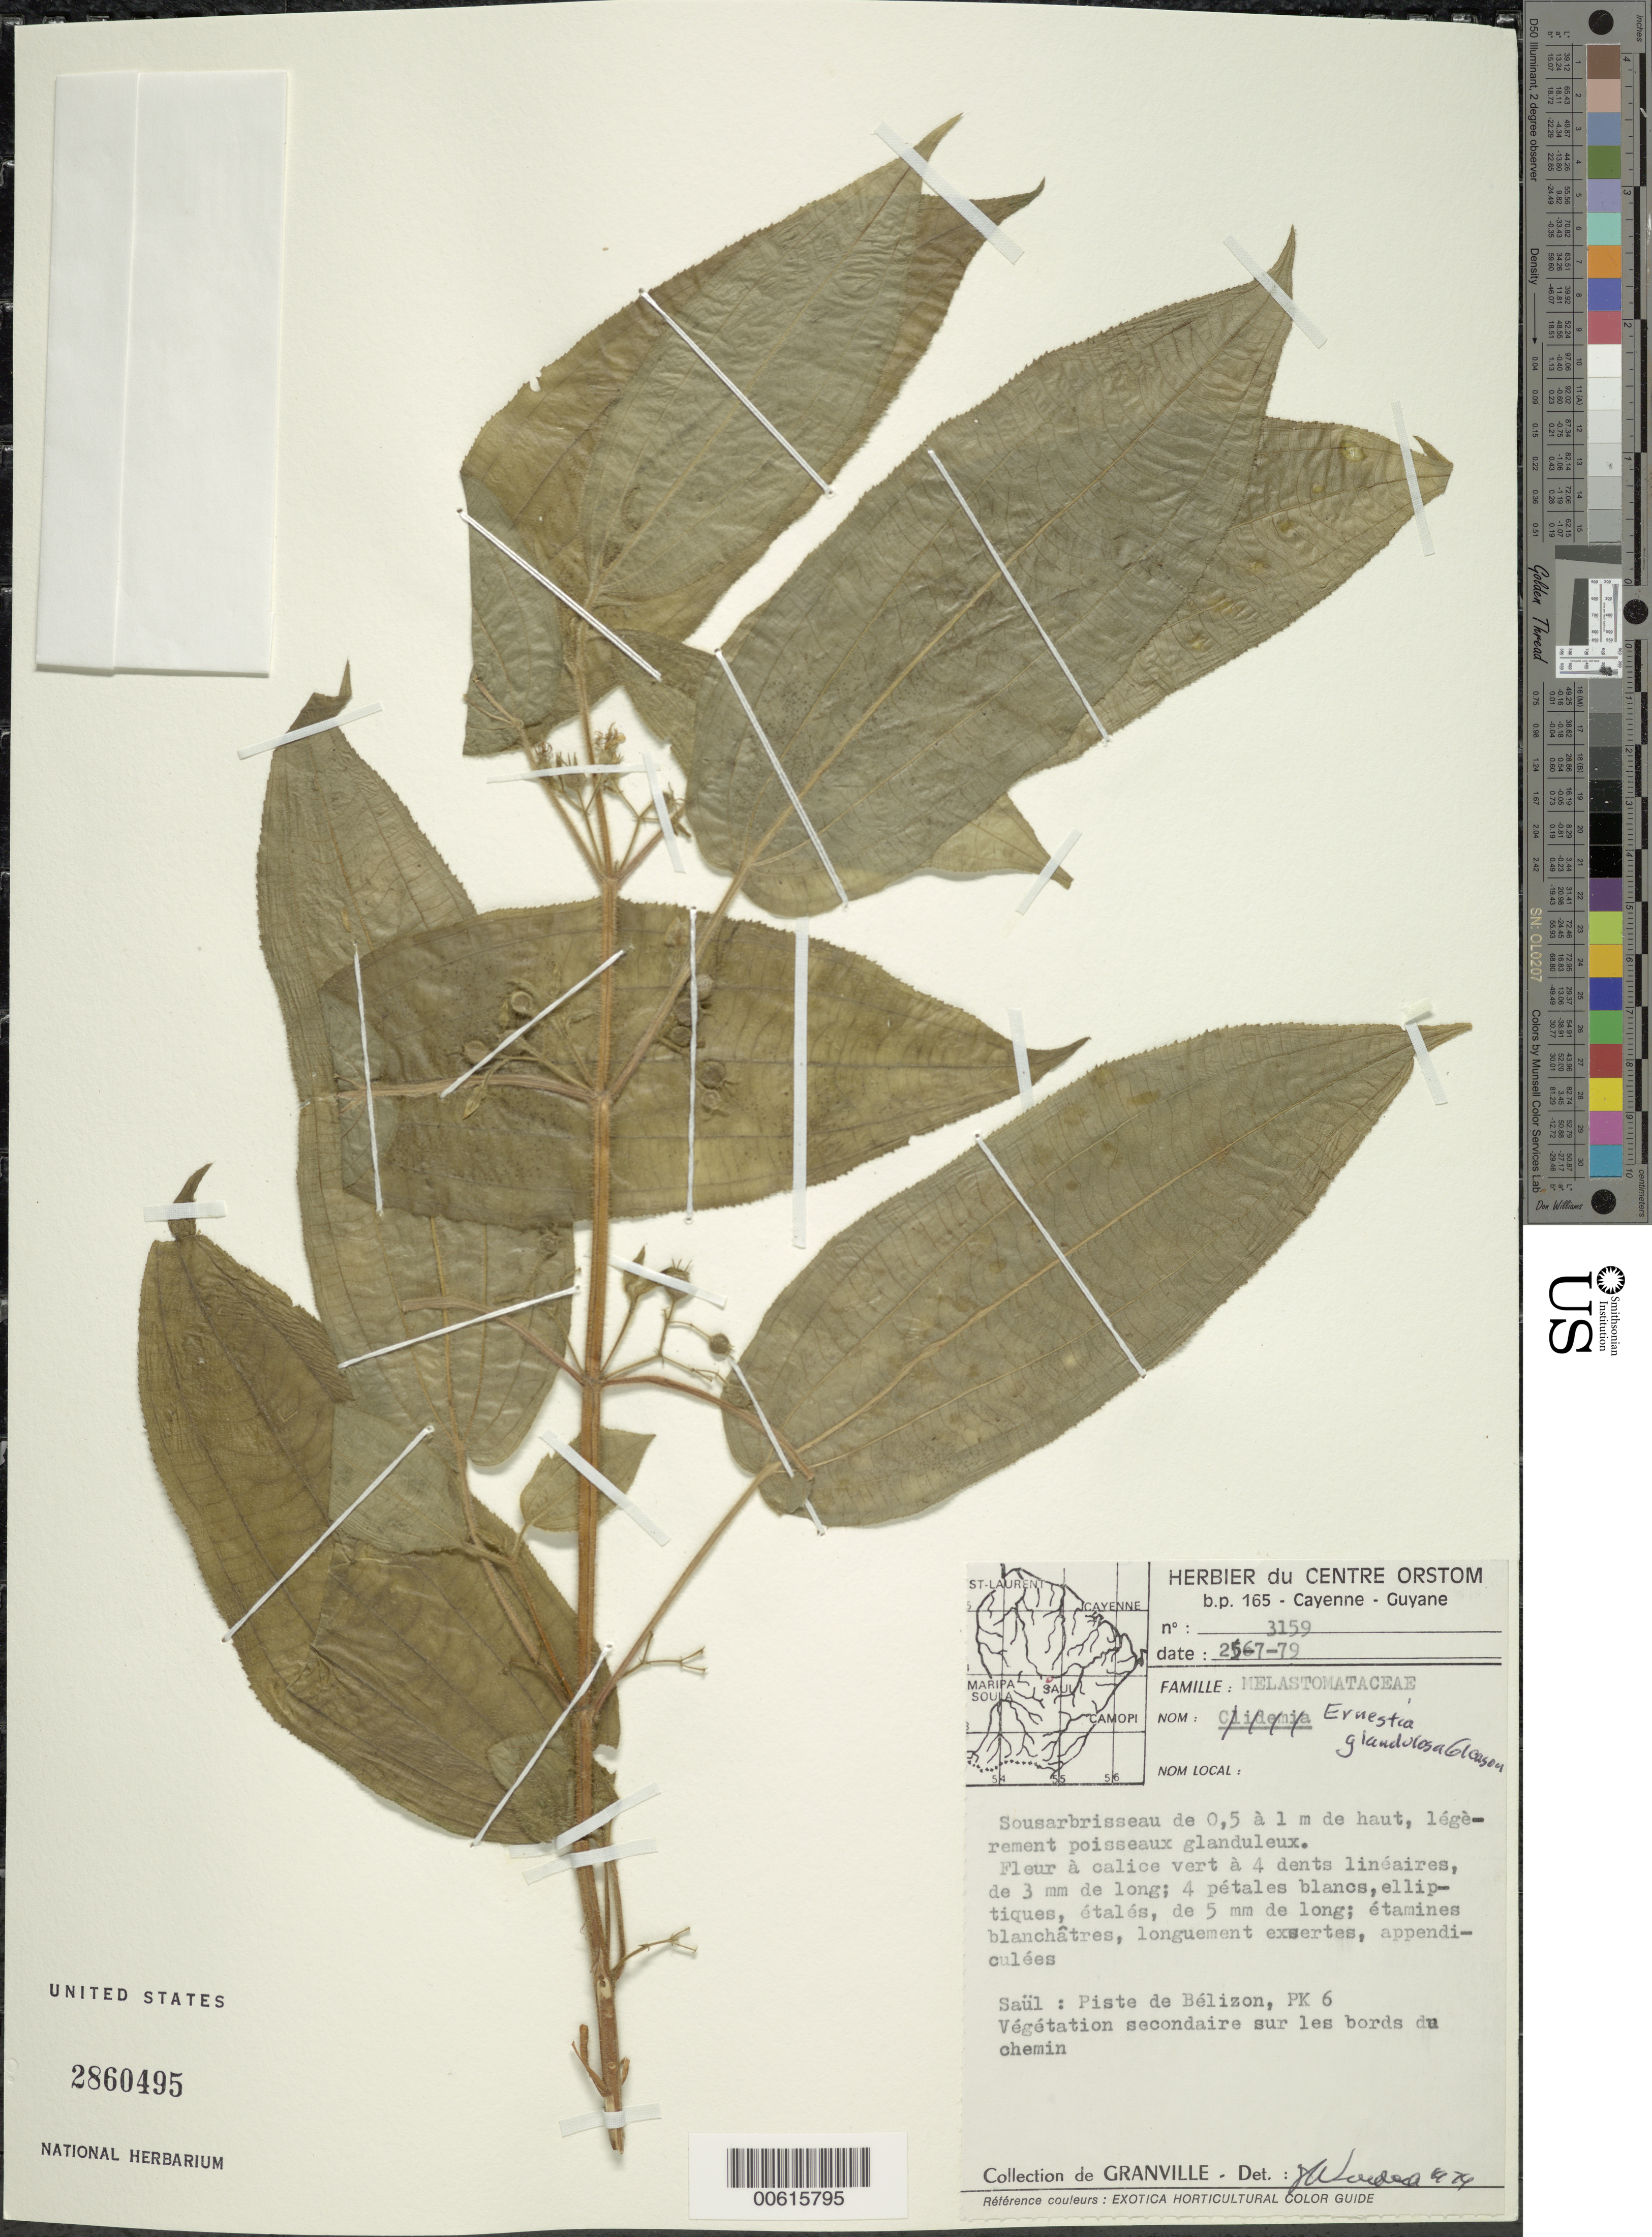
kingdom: Plantae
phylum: Tracheophyta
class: Magnoliopsida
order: Myrtales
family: Melastomataceae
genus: Pseudoernestia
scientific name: Pseudoernestia glandulosa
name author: (Gleason) M.J. Rocha & P.J.F. Guim.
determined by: Nunes da Silva, Diego, (RB), Jardim Botanico do Rio de Janeiro - Herbario (BRAZIL)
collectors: J.-J. de Granville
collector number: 3159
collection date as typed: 25-Jul-79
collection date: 1979-07-25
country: French Guiana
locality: Saül, Piste de Bélizon, PK6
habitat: Vegetation secondiare sur les bords du chemin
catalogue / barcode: US 2860495